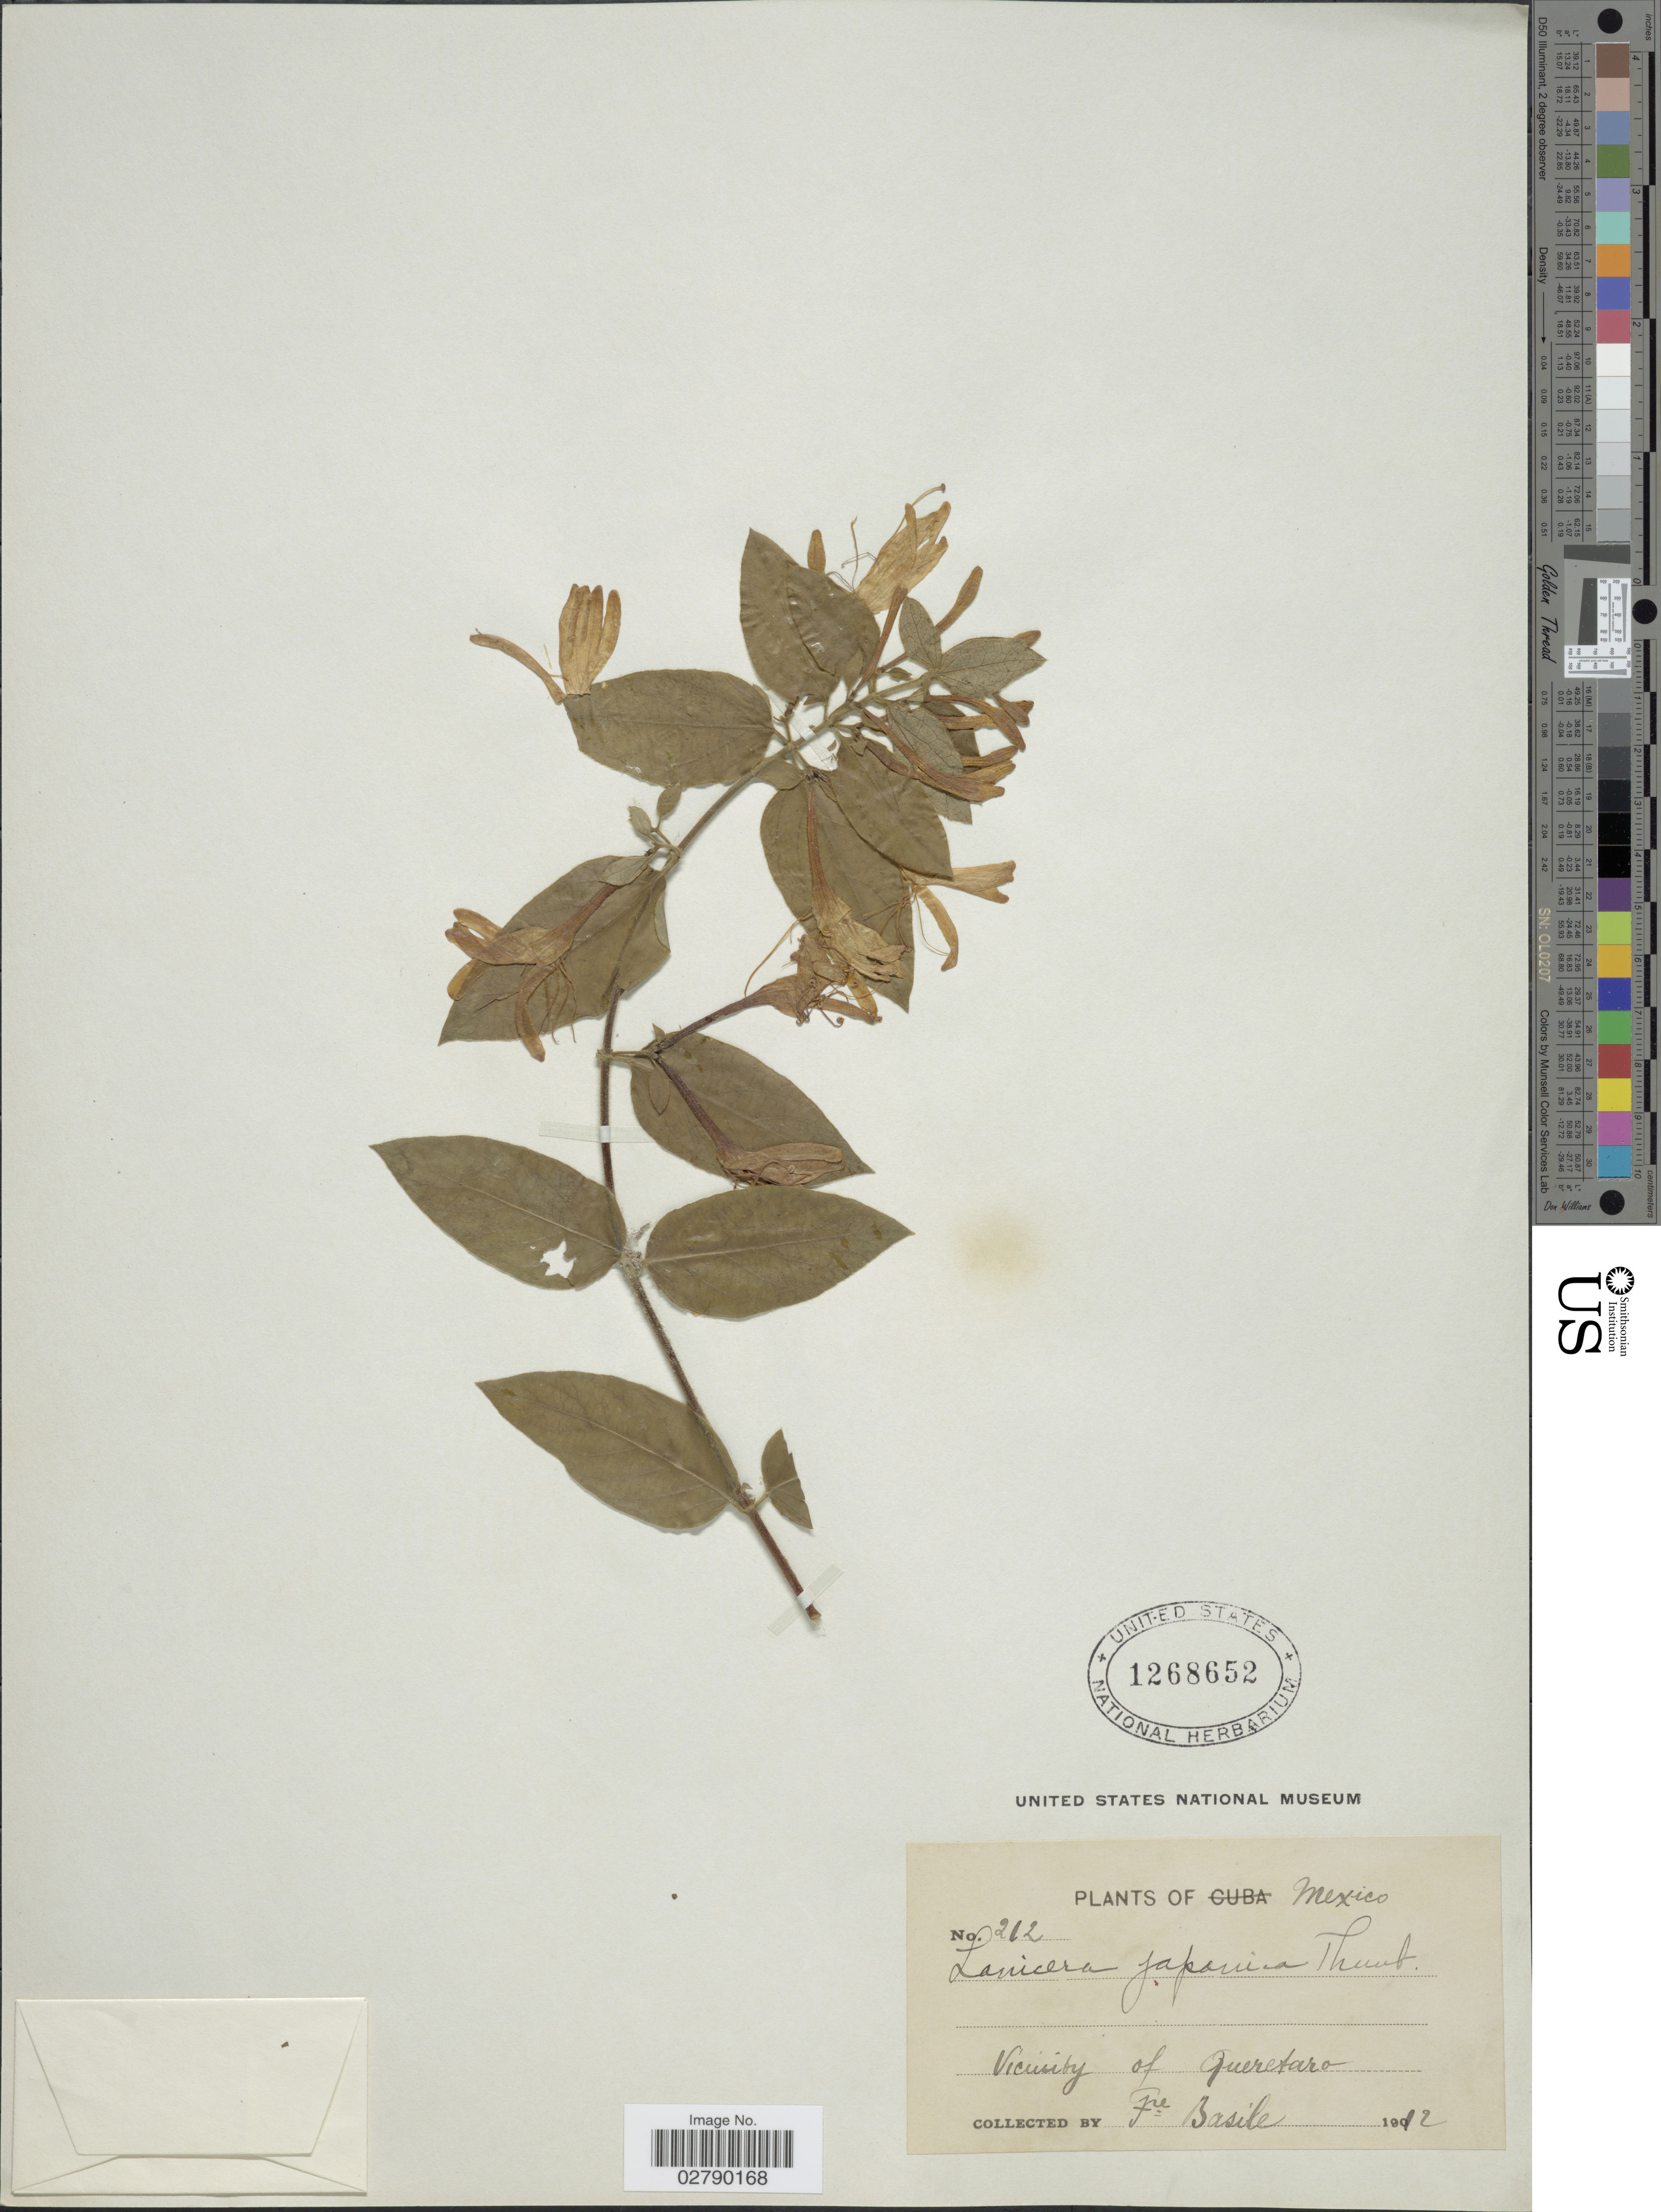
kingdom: Plantae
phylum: Tracheophyta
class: Magnoliopsida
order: Dipsacales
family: Caprifoliaceae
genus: Lonicera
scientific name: Lonicera japonica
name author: Thunb.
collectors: Bro. Basile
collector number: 212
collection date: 1912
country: Mexico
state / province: Querétaro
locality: Vicinity of Queretaro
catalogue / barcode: US 1268652